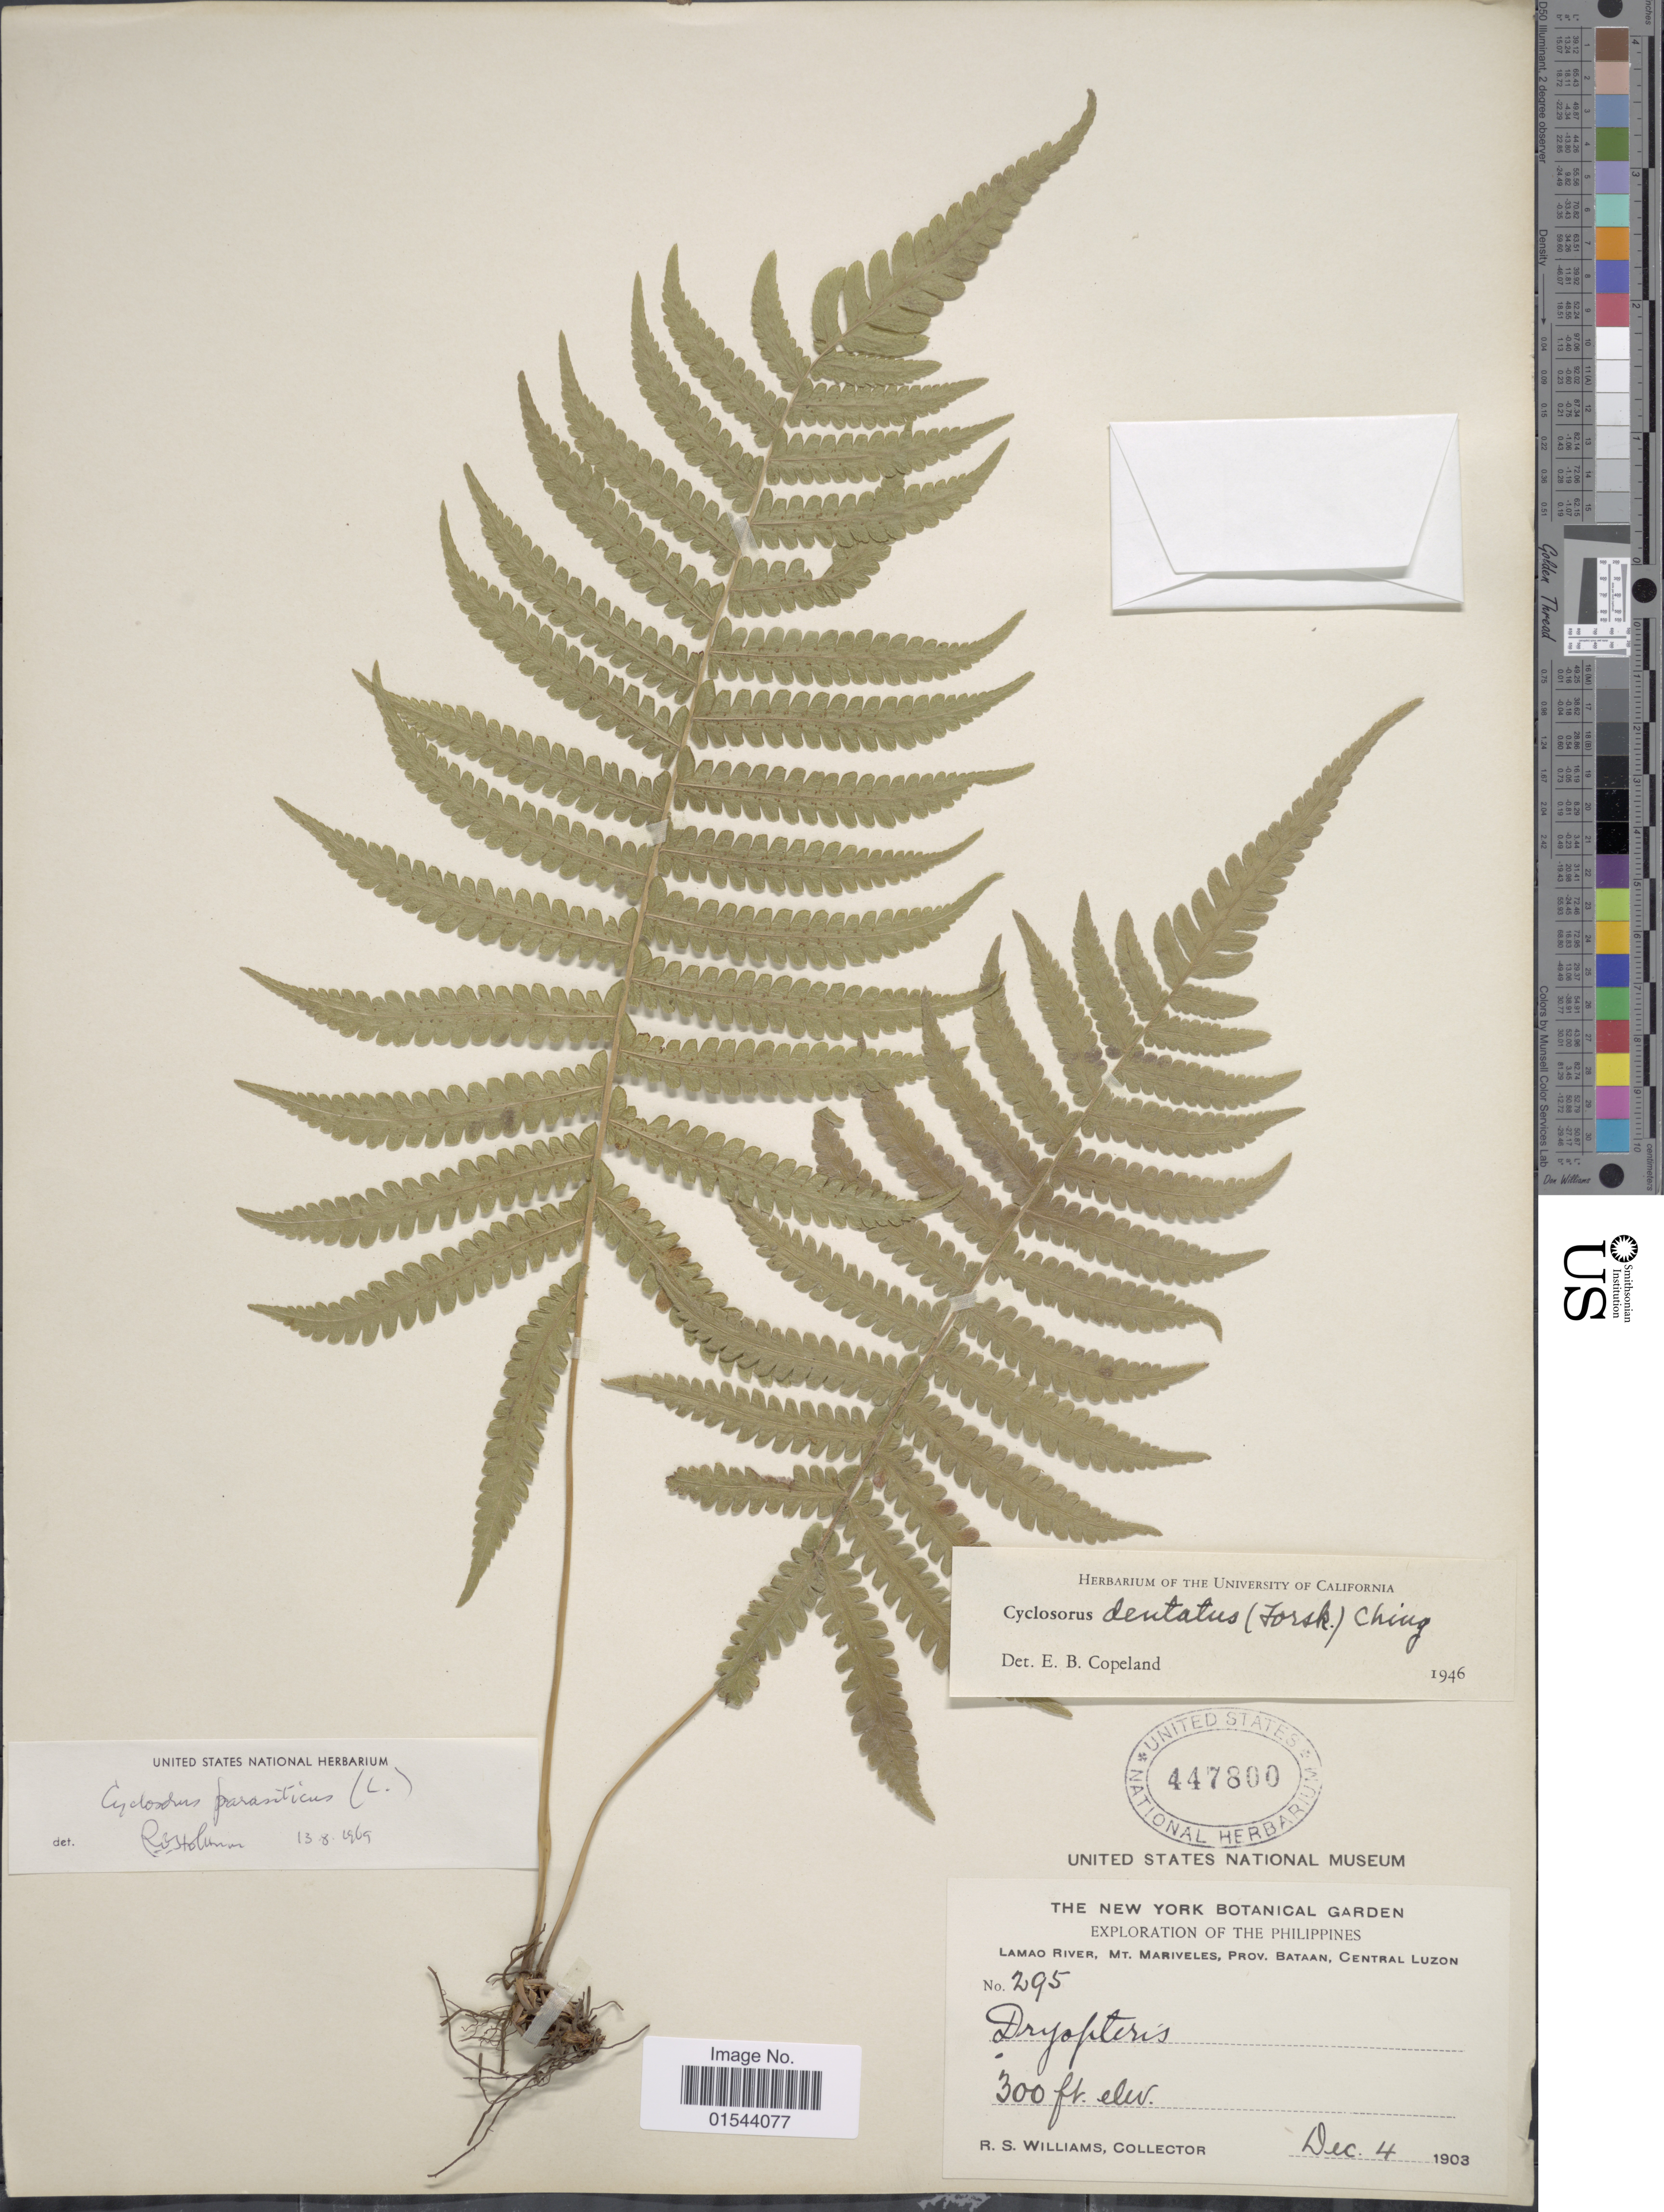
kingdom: Plantae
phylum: Tracheophyta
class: Polypodiopsida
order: Polypodiales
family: Thelypteridaceae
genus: Christella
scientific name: Christella parasitica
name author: (L.) H. Lév.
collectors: R. S. Williams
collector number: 295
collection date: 1903-12-04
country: Philippines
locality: Lamao River, Mt Mariveles, Prov.Bataan, Central Luzon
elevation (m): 91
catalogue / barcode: US 447800